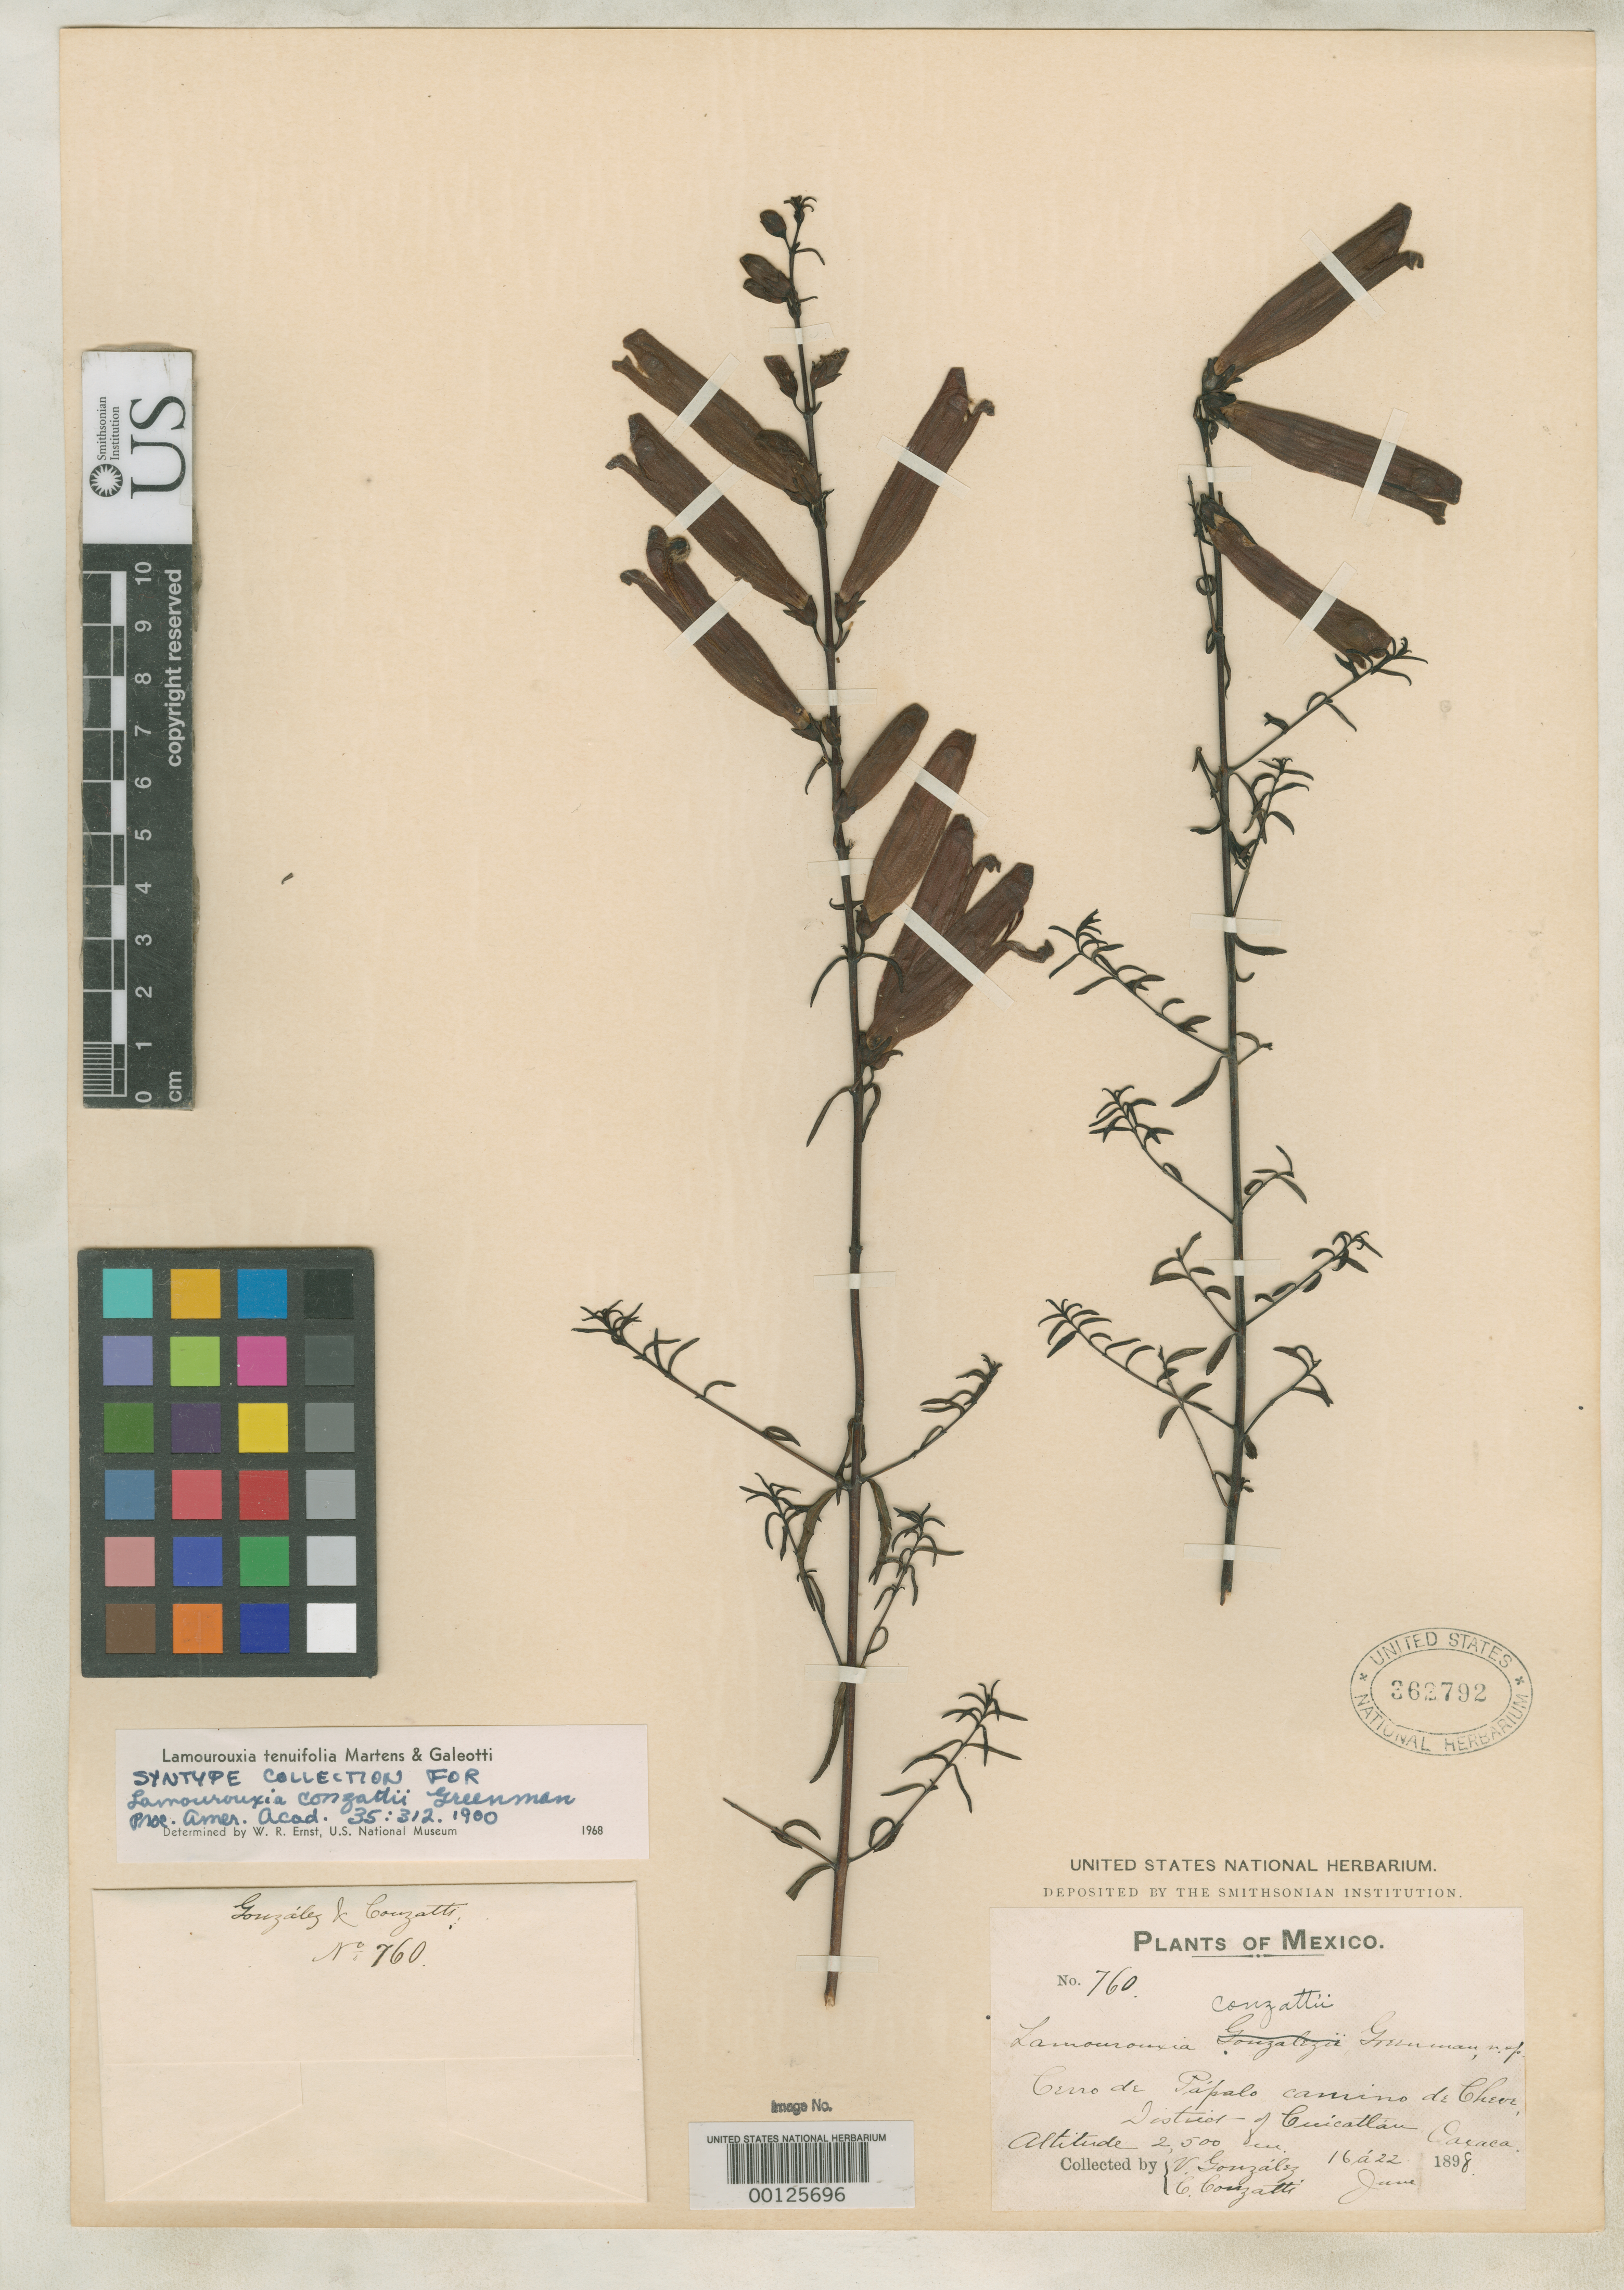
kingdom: Plantae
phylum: Tracheophyta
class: Magnoliopsida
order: Lamiales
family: Orobanchaceae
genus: Lamourouxia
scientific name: Lamourouxia conzattii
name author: Greenm.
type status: Syntype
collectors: V. Gonzalez & C. Conzatti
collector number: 760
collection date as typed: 22 Jun 1898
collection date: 1898-06-22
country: Mexico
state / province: Oaxaca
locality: Cuicatlán, Cheve.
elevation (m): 2500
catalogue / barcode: US 362792